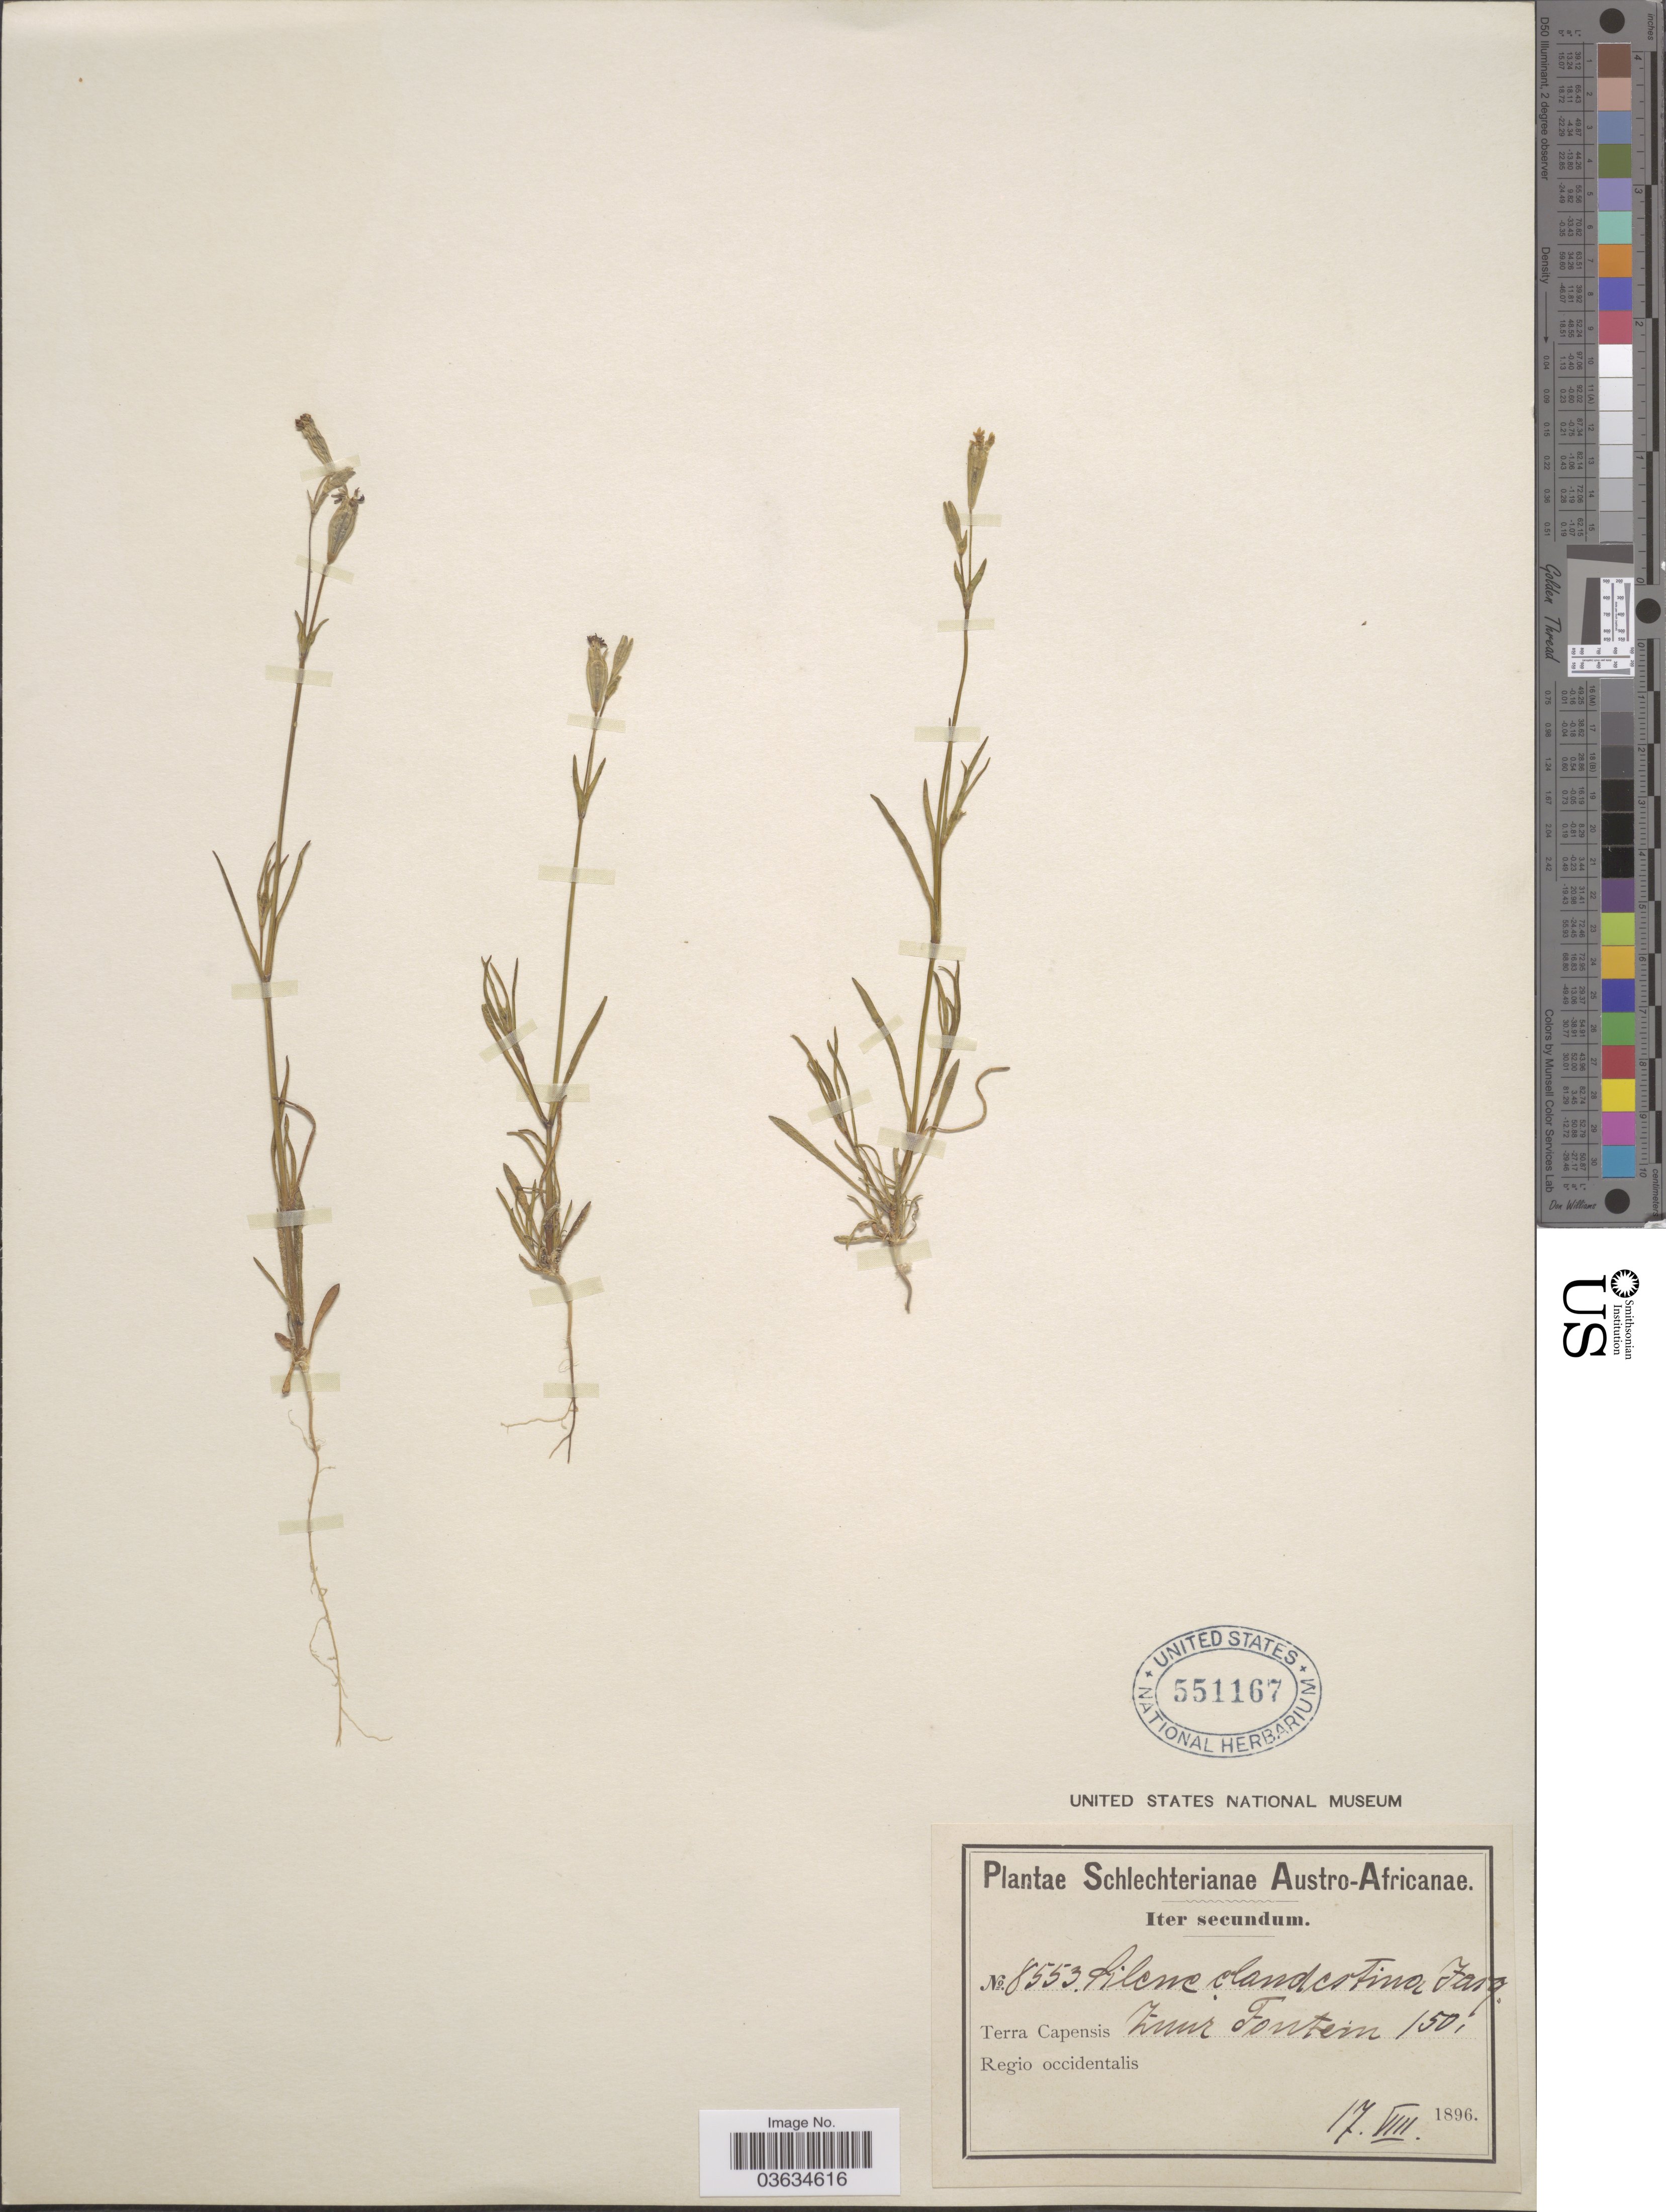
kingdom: Plantae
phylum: Tracheophyta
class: Magnoliopsida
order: Caryophyllales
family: Caryophyllaceae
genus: Silene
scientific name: Silene clandestina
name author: Jacq.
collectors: Schlechter, --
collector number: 8553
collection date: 1896-08-17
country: South Africa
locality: Austro-Africanae. Terra Capensis Zuur Fontein. Regio occidentalis.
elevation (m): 46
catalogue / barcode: US 551167